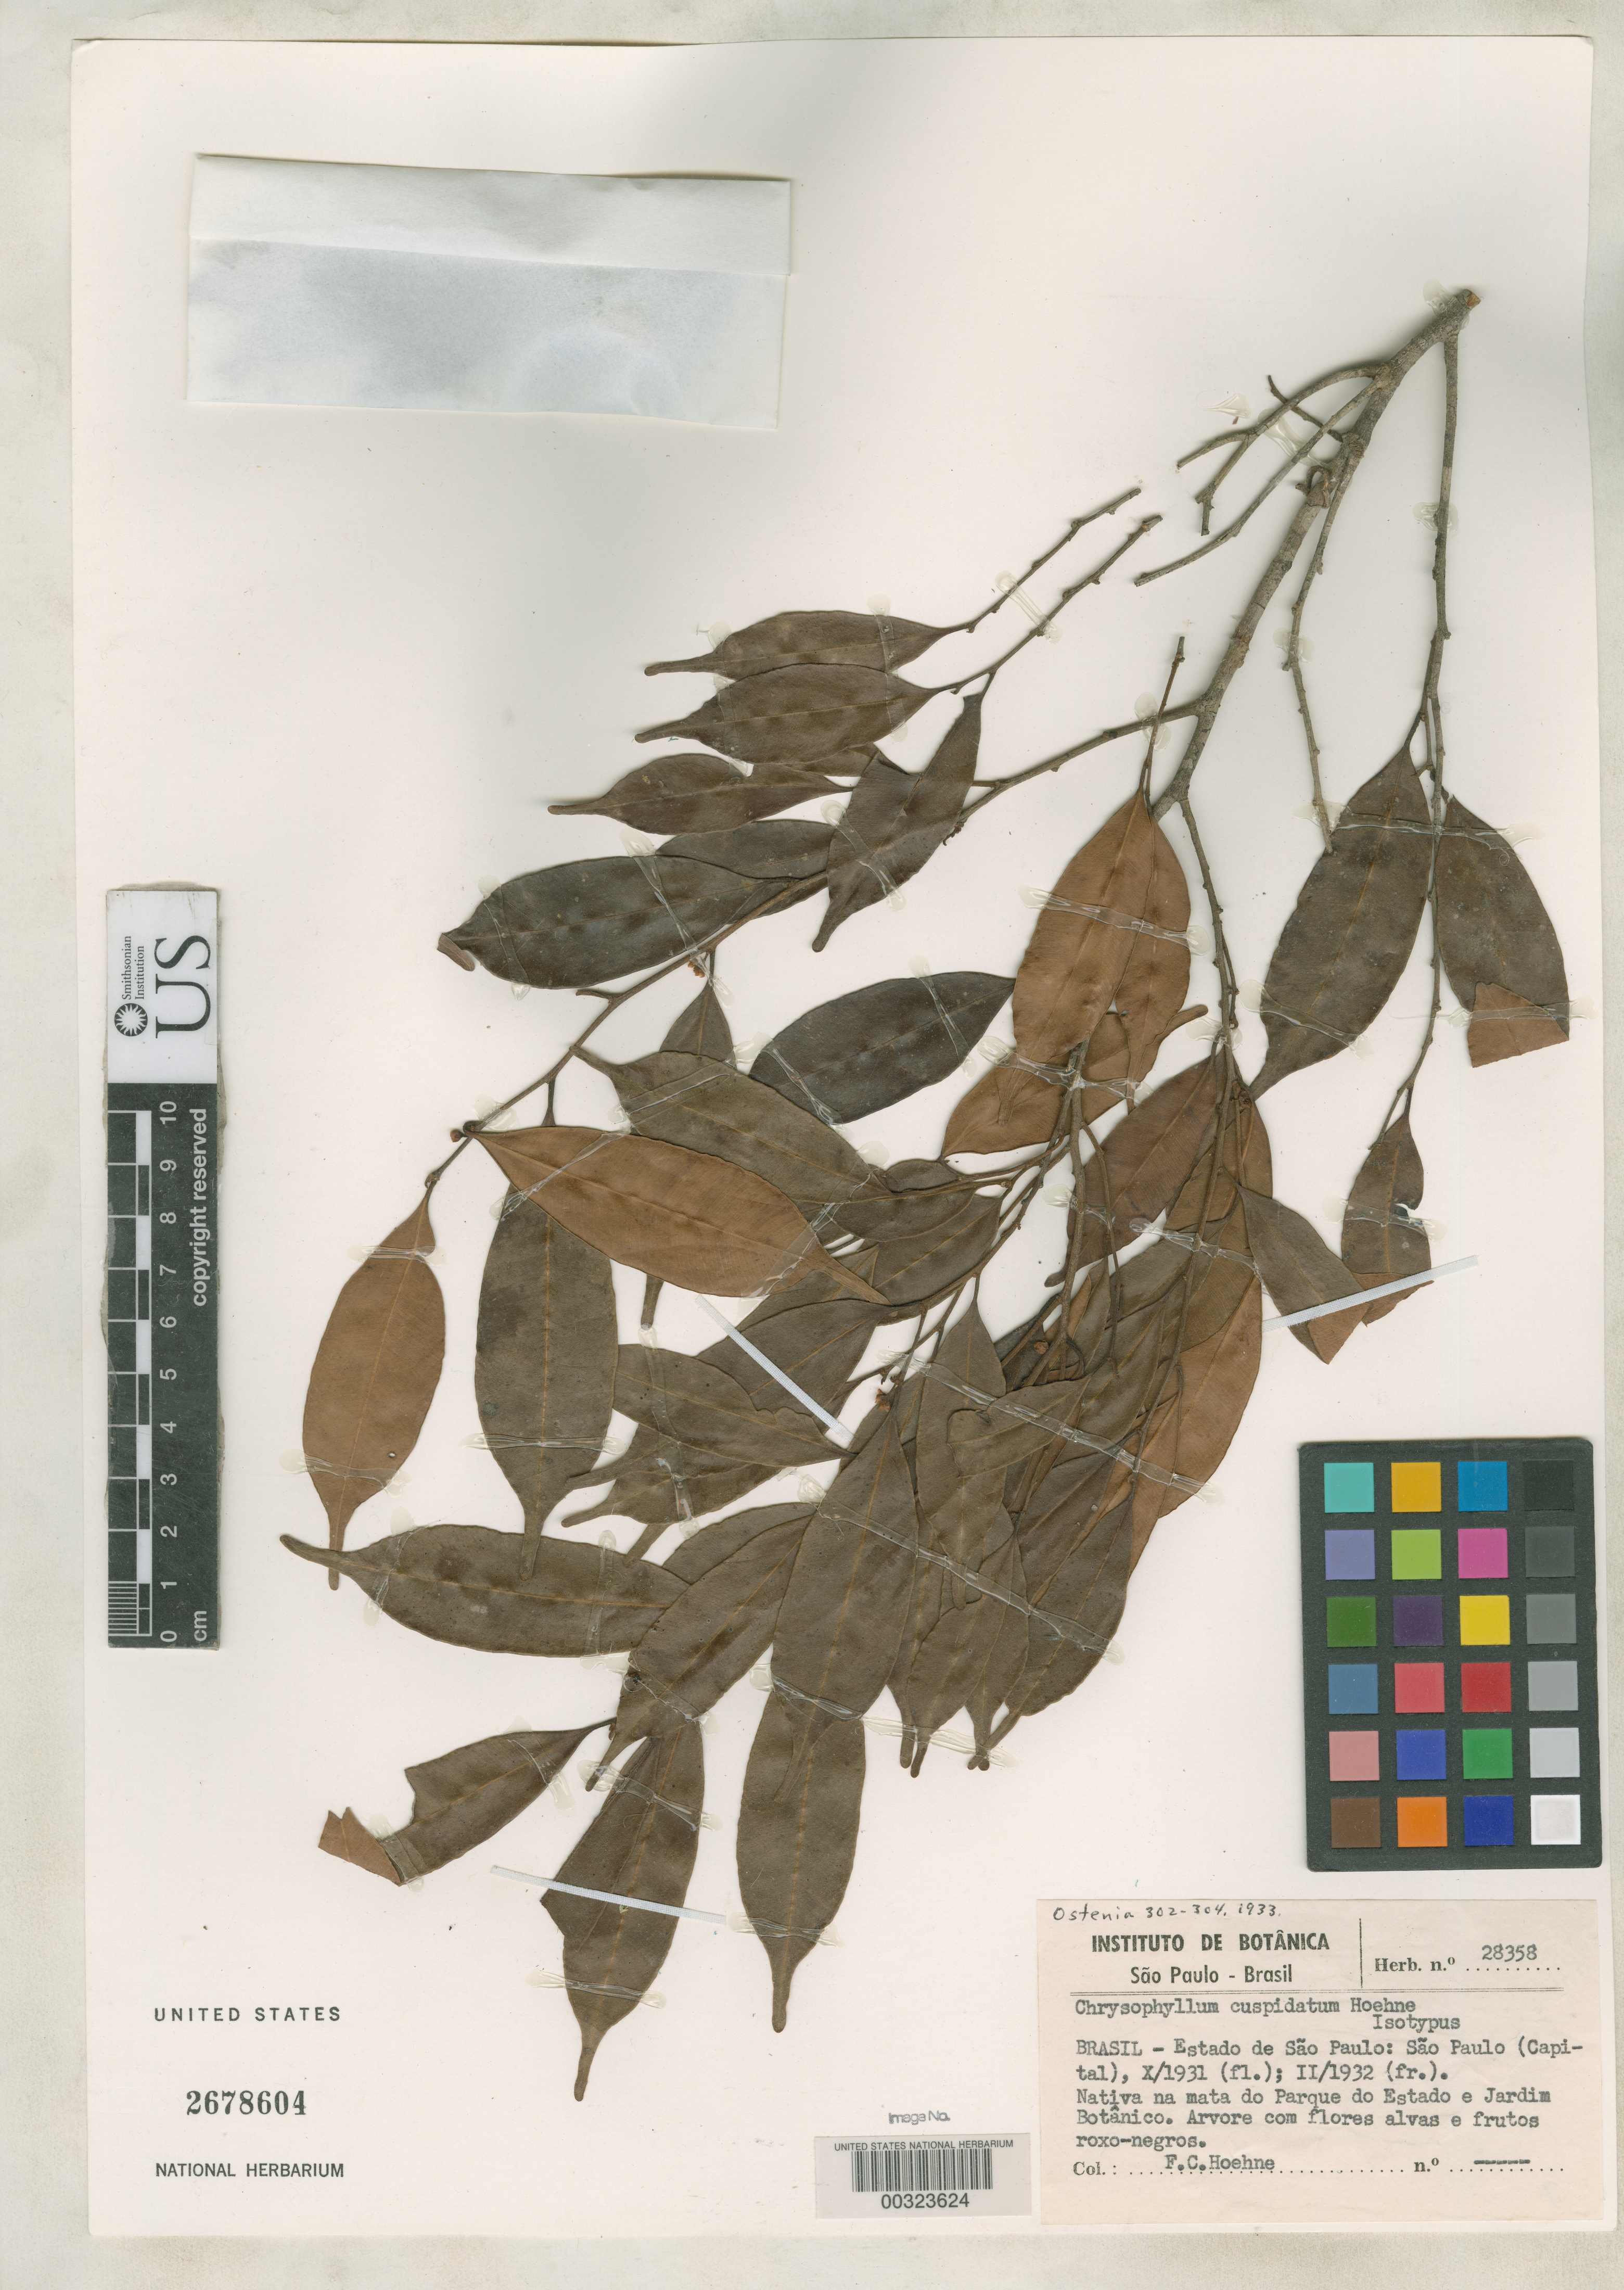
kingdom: Plantae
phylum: Tracheophyta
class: Magnoliopsida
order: Ericales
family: Sapotaceae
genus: Chrysophyllum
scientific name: Chrysophyllum cuspidatum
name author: Hoehne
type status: Isotype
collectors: F. C. Hoehne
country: Brazil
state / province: São Paulo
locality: Captal of Sao Capital.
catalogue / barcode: US 2678604